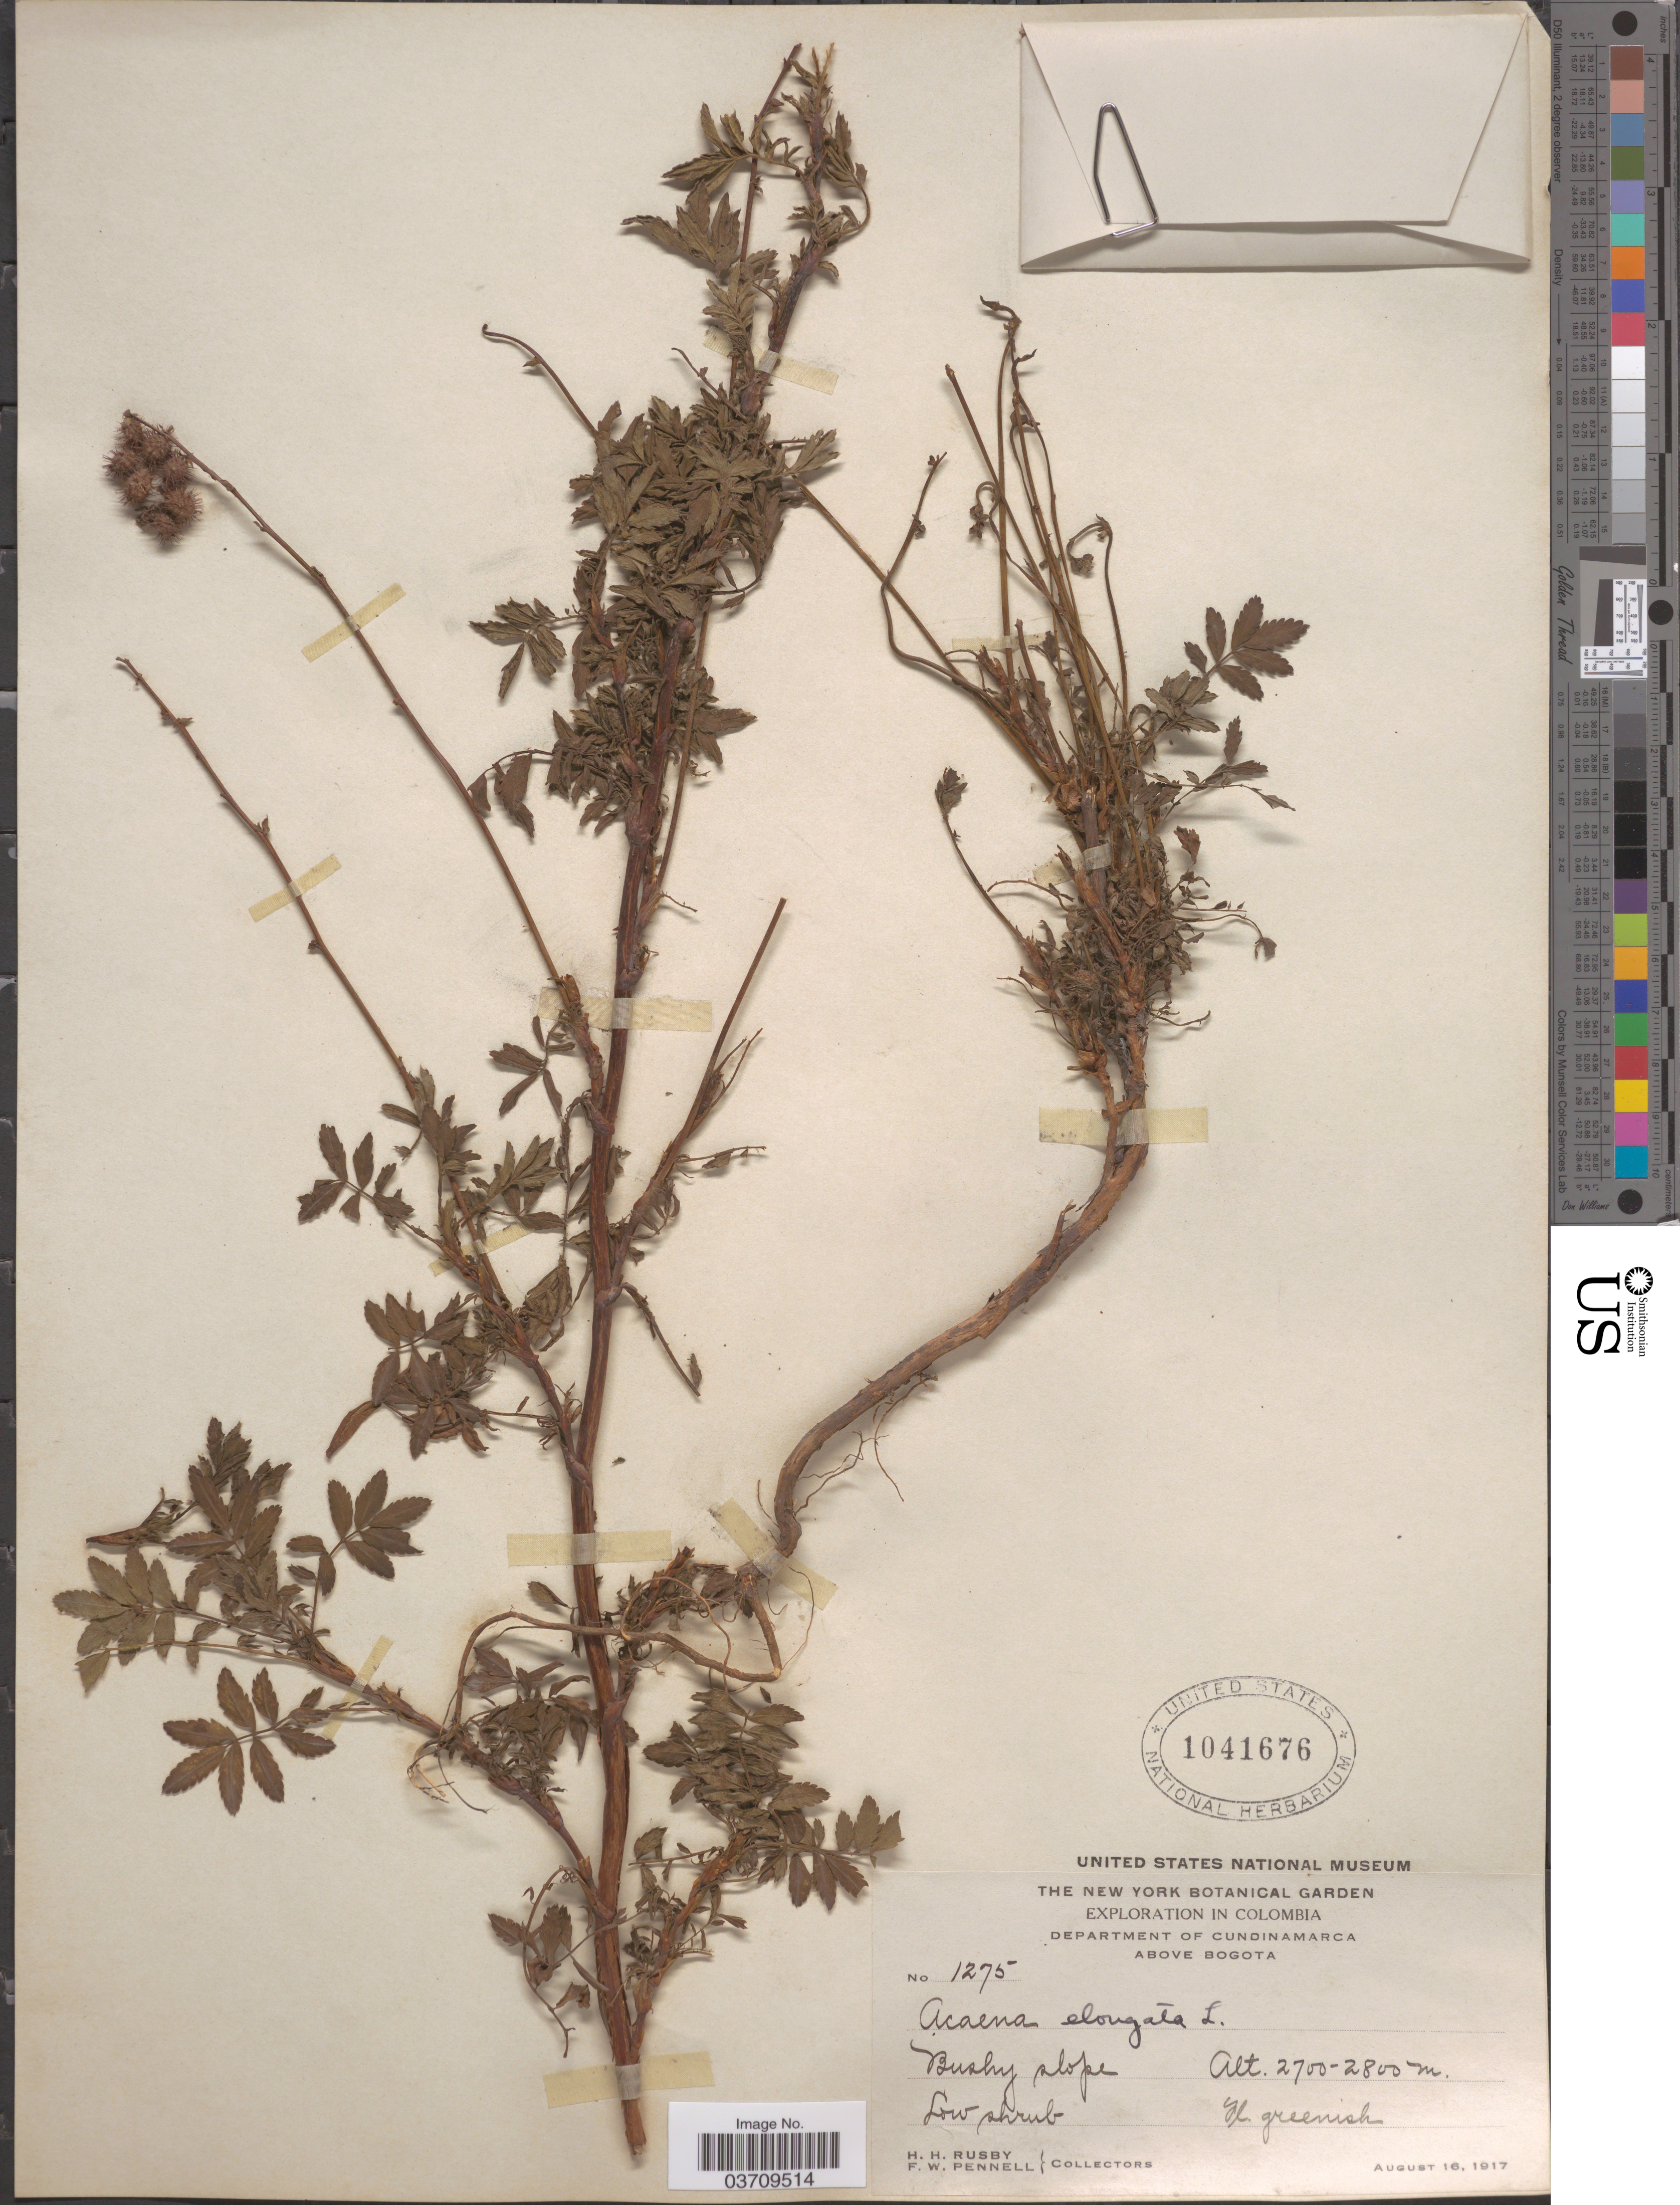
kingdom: Plantae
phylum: Tracheophyta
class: Magnoliopsida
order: Rosales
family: Rosaceae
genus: Acaena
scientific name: Acaena elongata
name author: L.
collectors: H. H. Rusby & F. W. Pennell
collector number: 1275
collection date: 1917-08-16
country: Colombia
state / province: Cundinamarca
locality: Department of Cundinamarca. Above Bogota.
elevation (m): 2700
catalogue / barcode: US 1041676